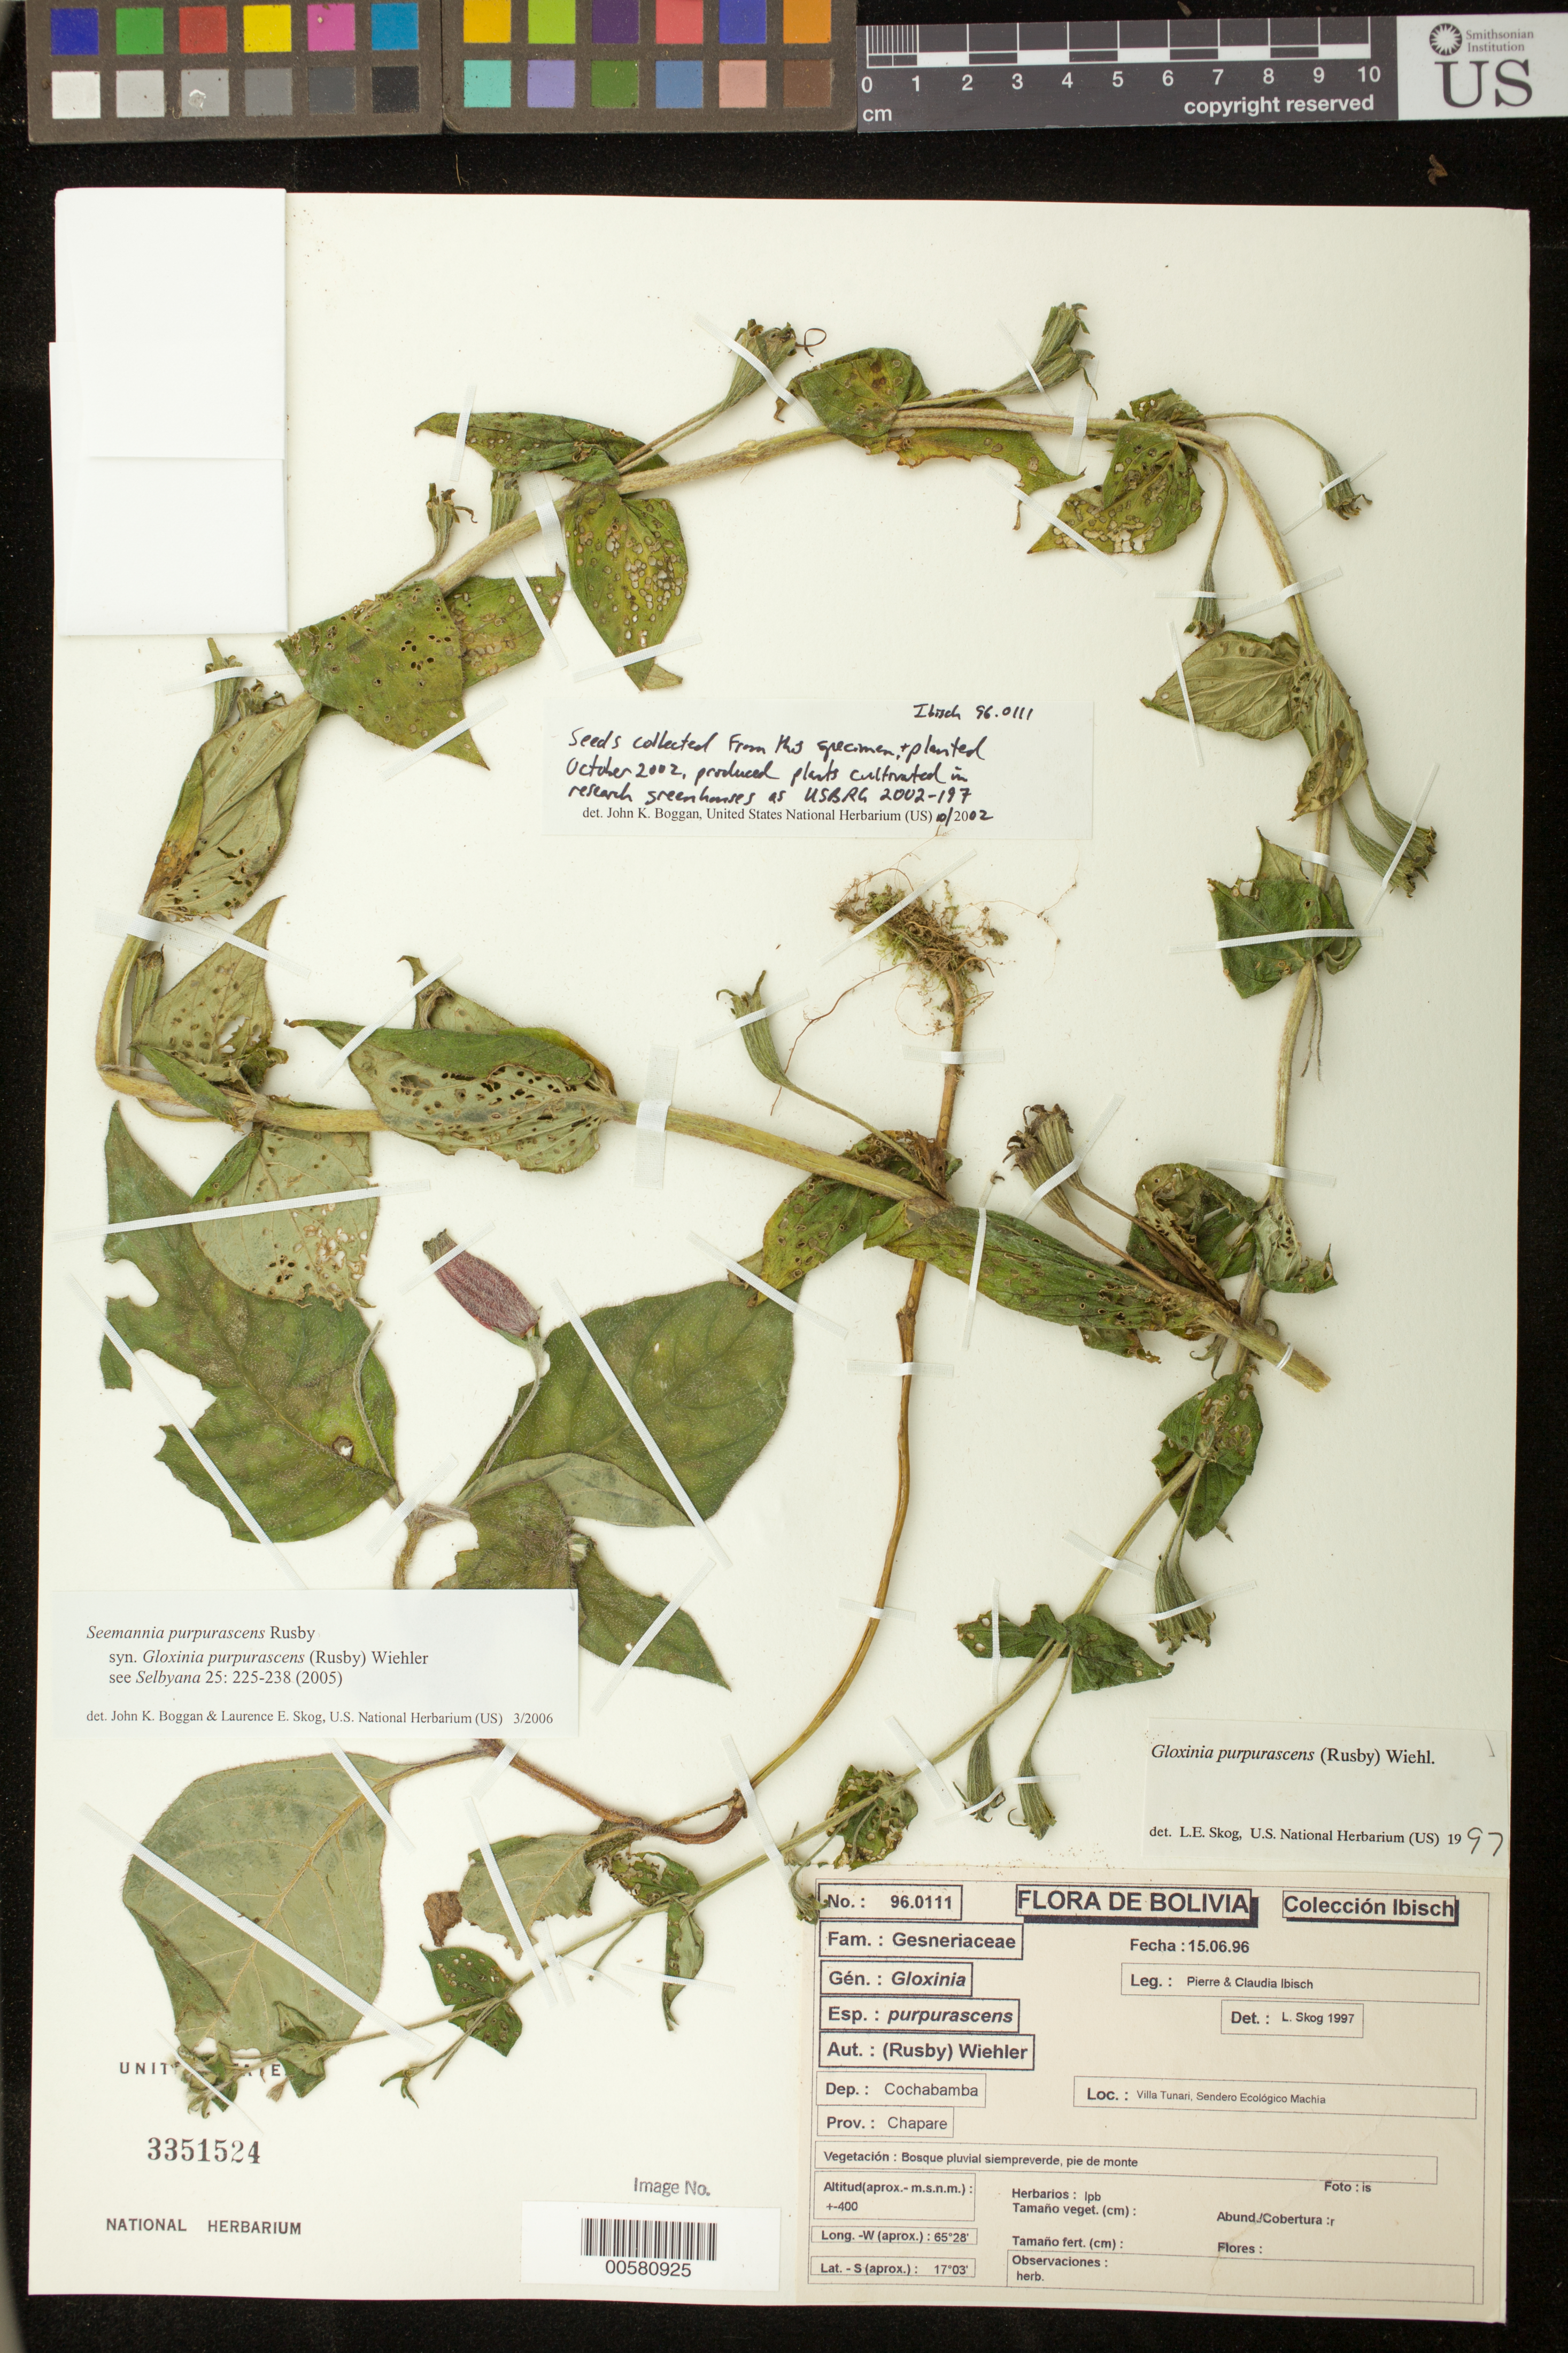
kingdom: Plantae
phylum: Tracheophyta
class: Magnoliopsida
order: Lamiales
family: Gesneriaceae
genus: Seemannia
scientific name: Seemannia purpurascens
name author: Rusby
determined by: Boggan, J. K.; Skog, L. E.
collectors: P. Ibisch & C. Ibisch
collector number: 960111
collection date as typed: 15 Jun 1996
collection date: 1996-06-15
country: Bolivia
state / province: Cochabamba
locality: Prov. Chapare, Villa Tunari, Sendero Ecológica Machía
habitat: Bosque pluvial siempreverde, pie de monte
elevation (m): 400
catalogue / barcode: US 3351524